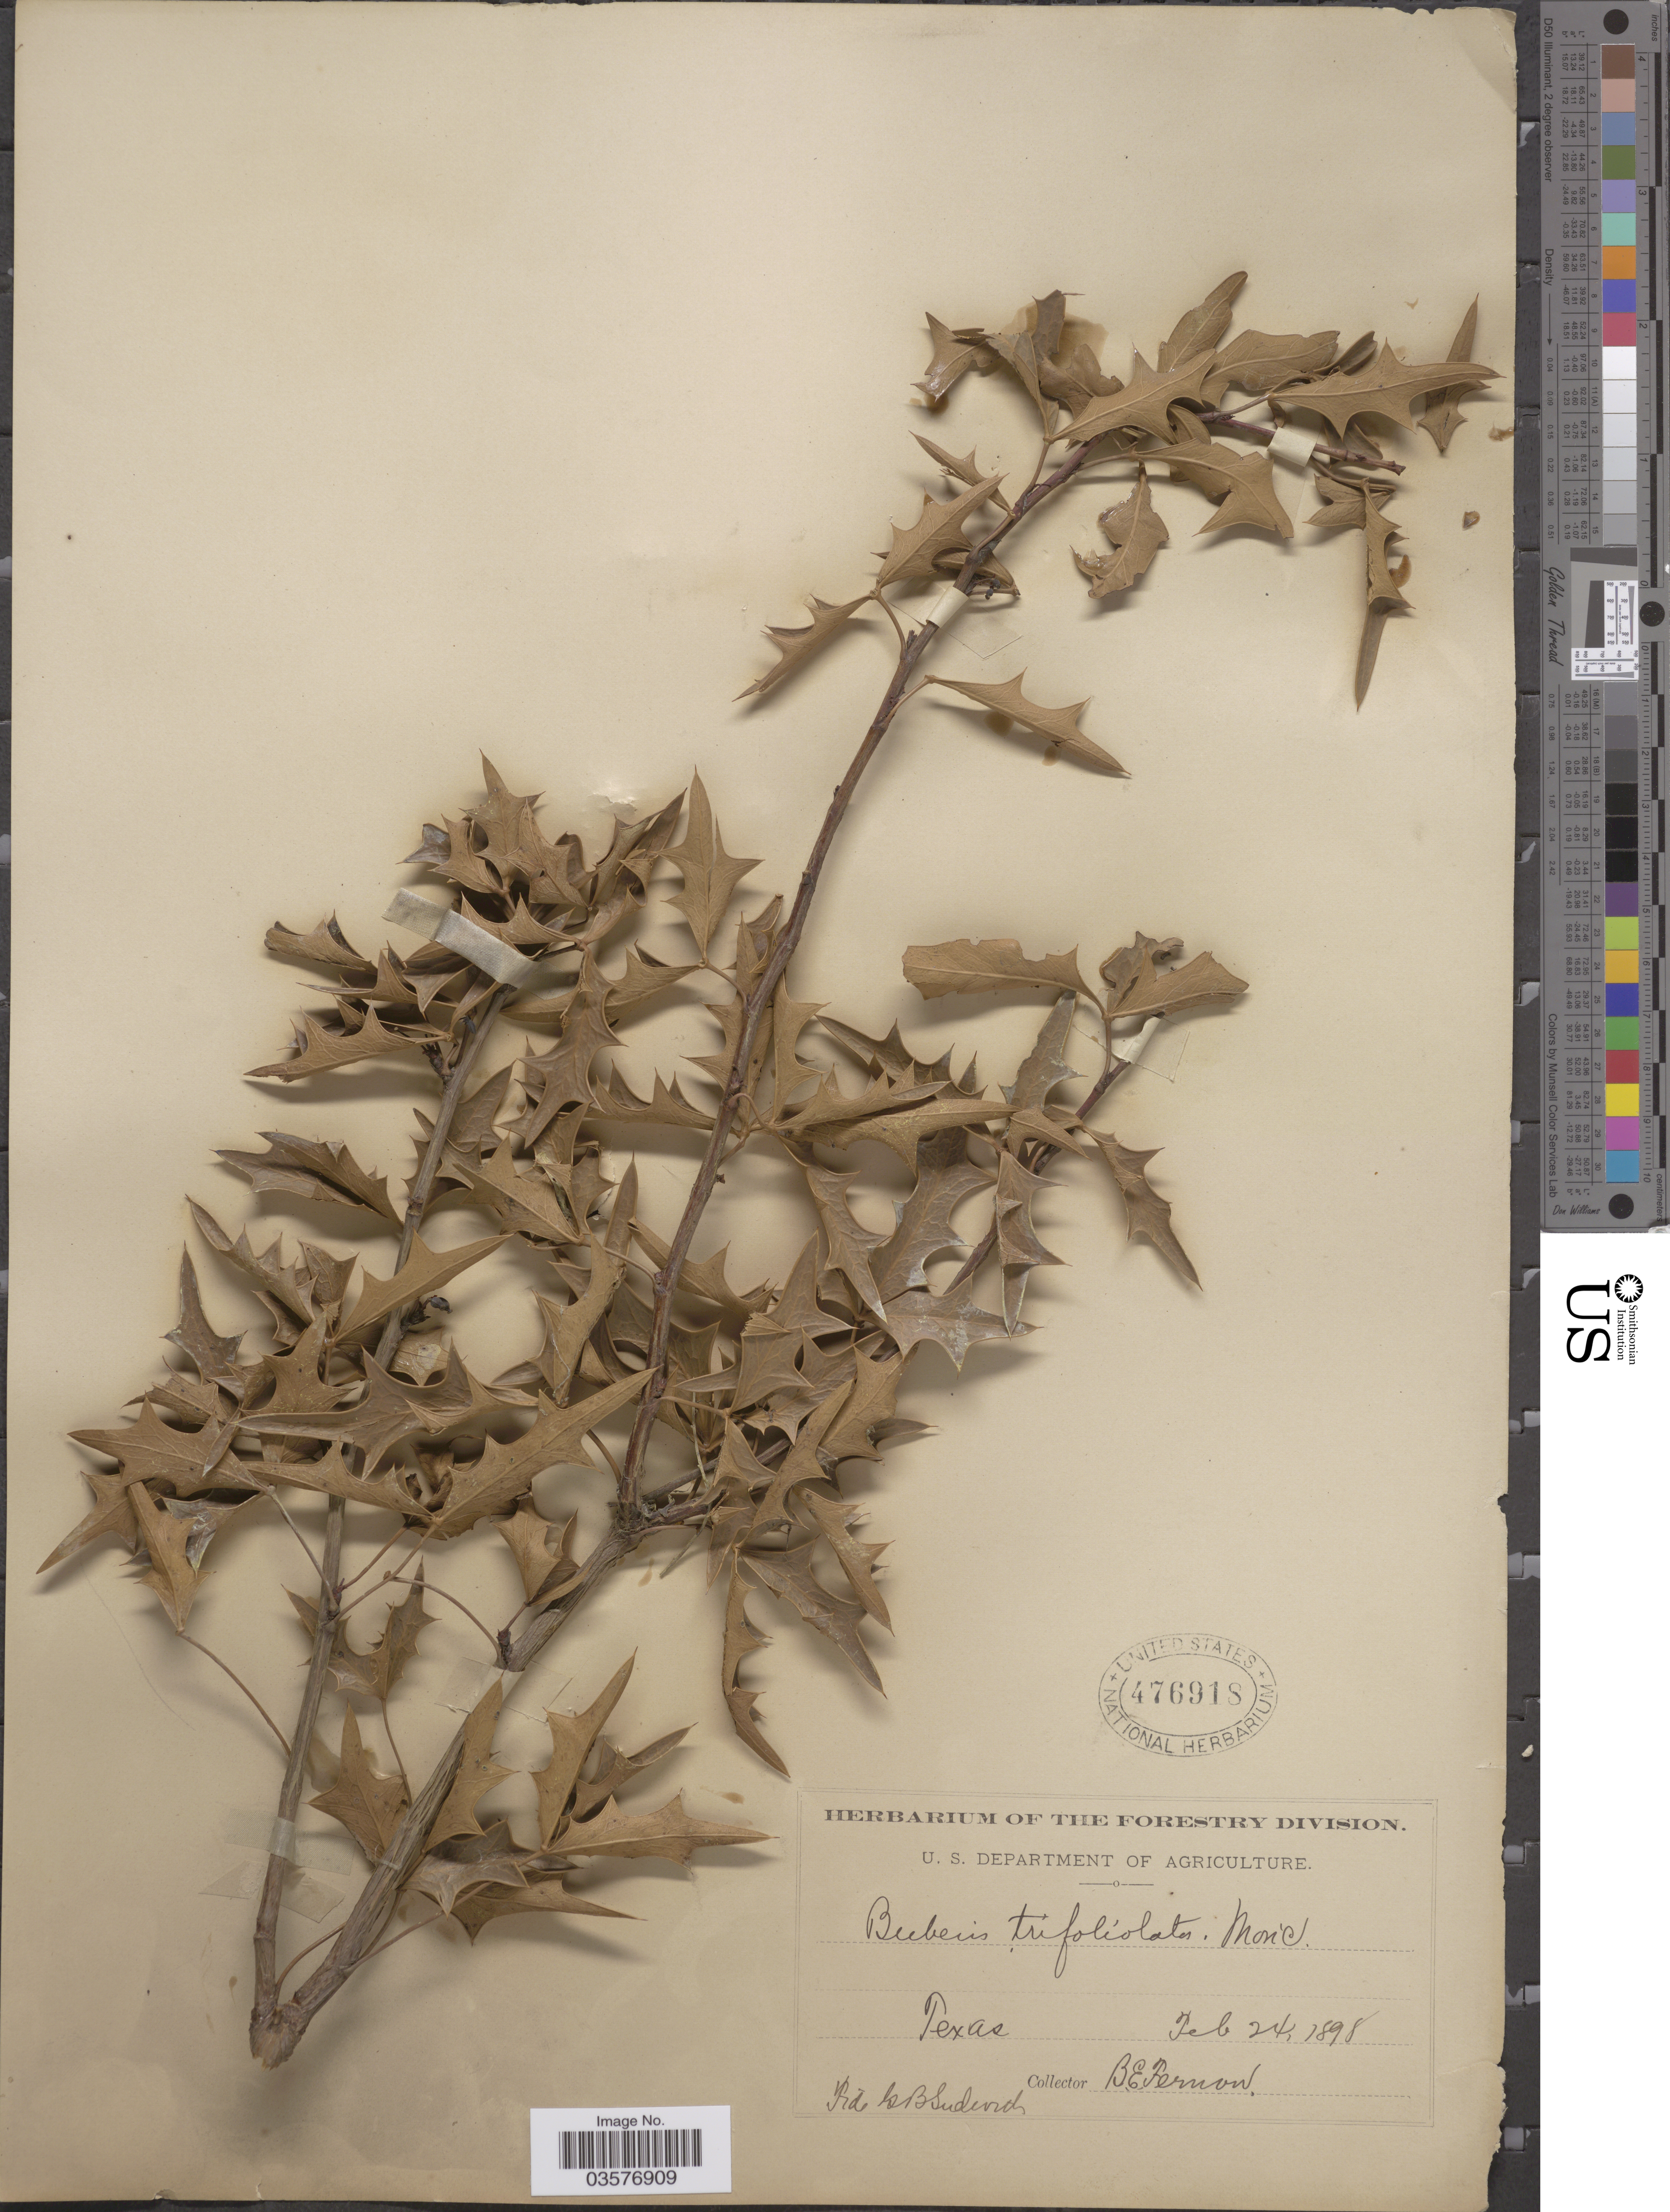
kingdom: Plantae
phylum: Tracheophyta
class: Magnoliopsida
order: Ranunculales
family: Berberidaceae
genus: Mahonia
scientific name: Mahonia trifoliolata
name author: (Monic.) Fedde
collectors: B. Fernow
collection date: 1898-02-24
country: United States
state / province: Texas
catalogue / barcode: US 476918